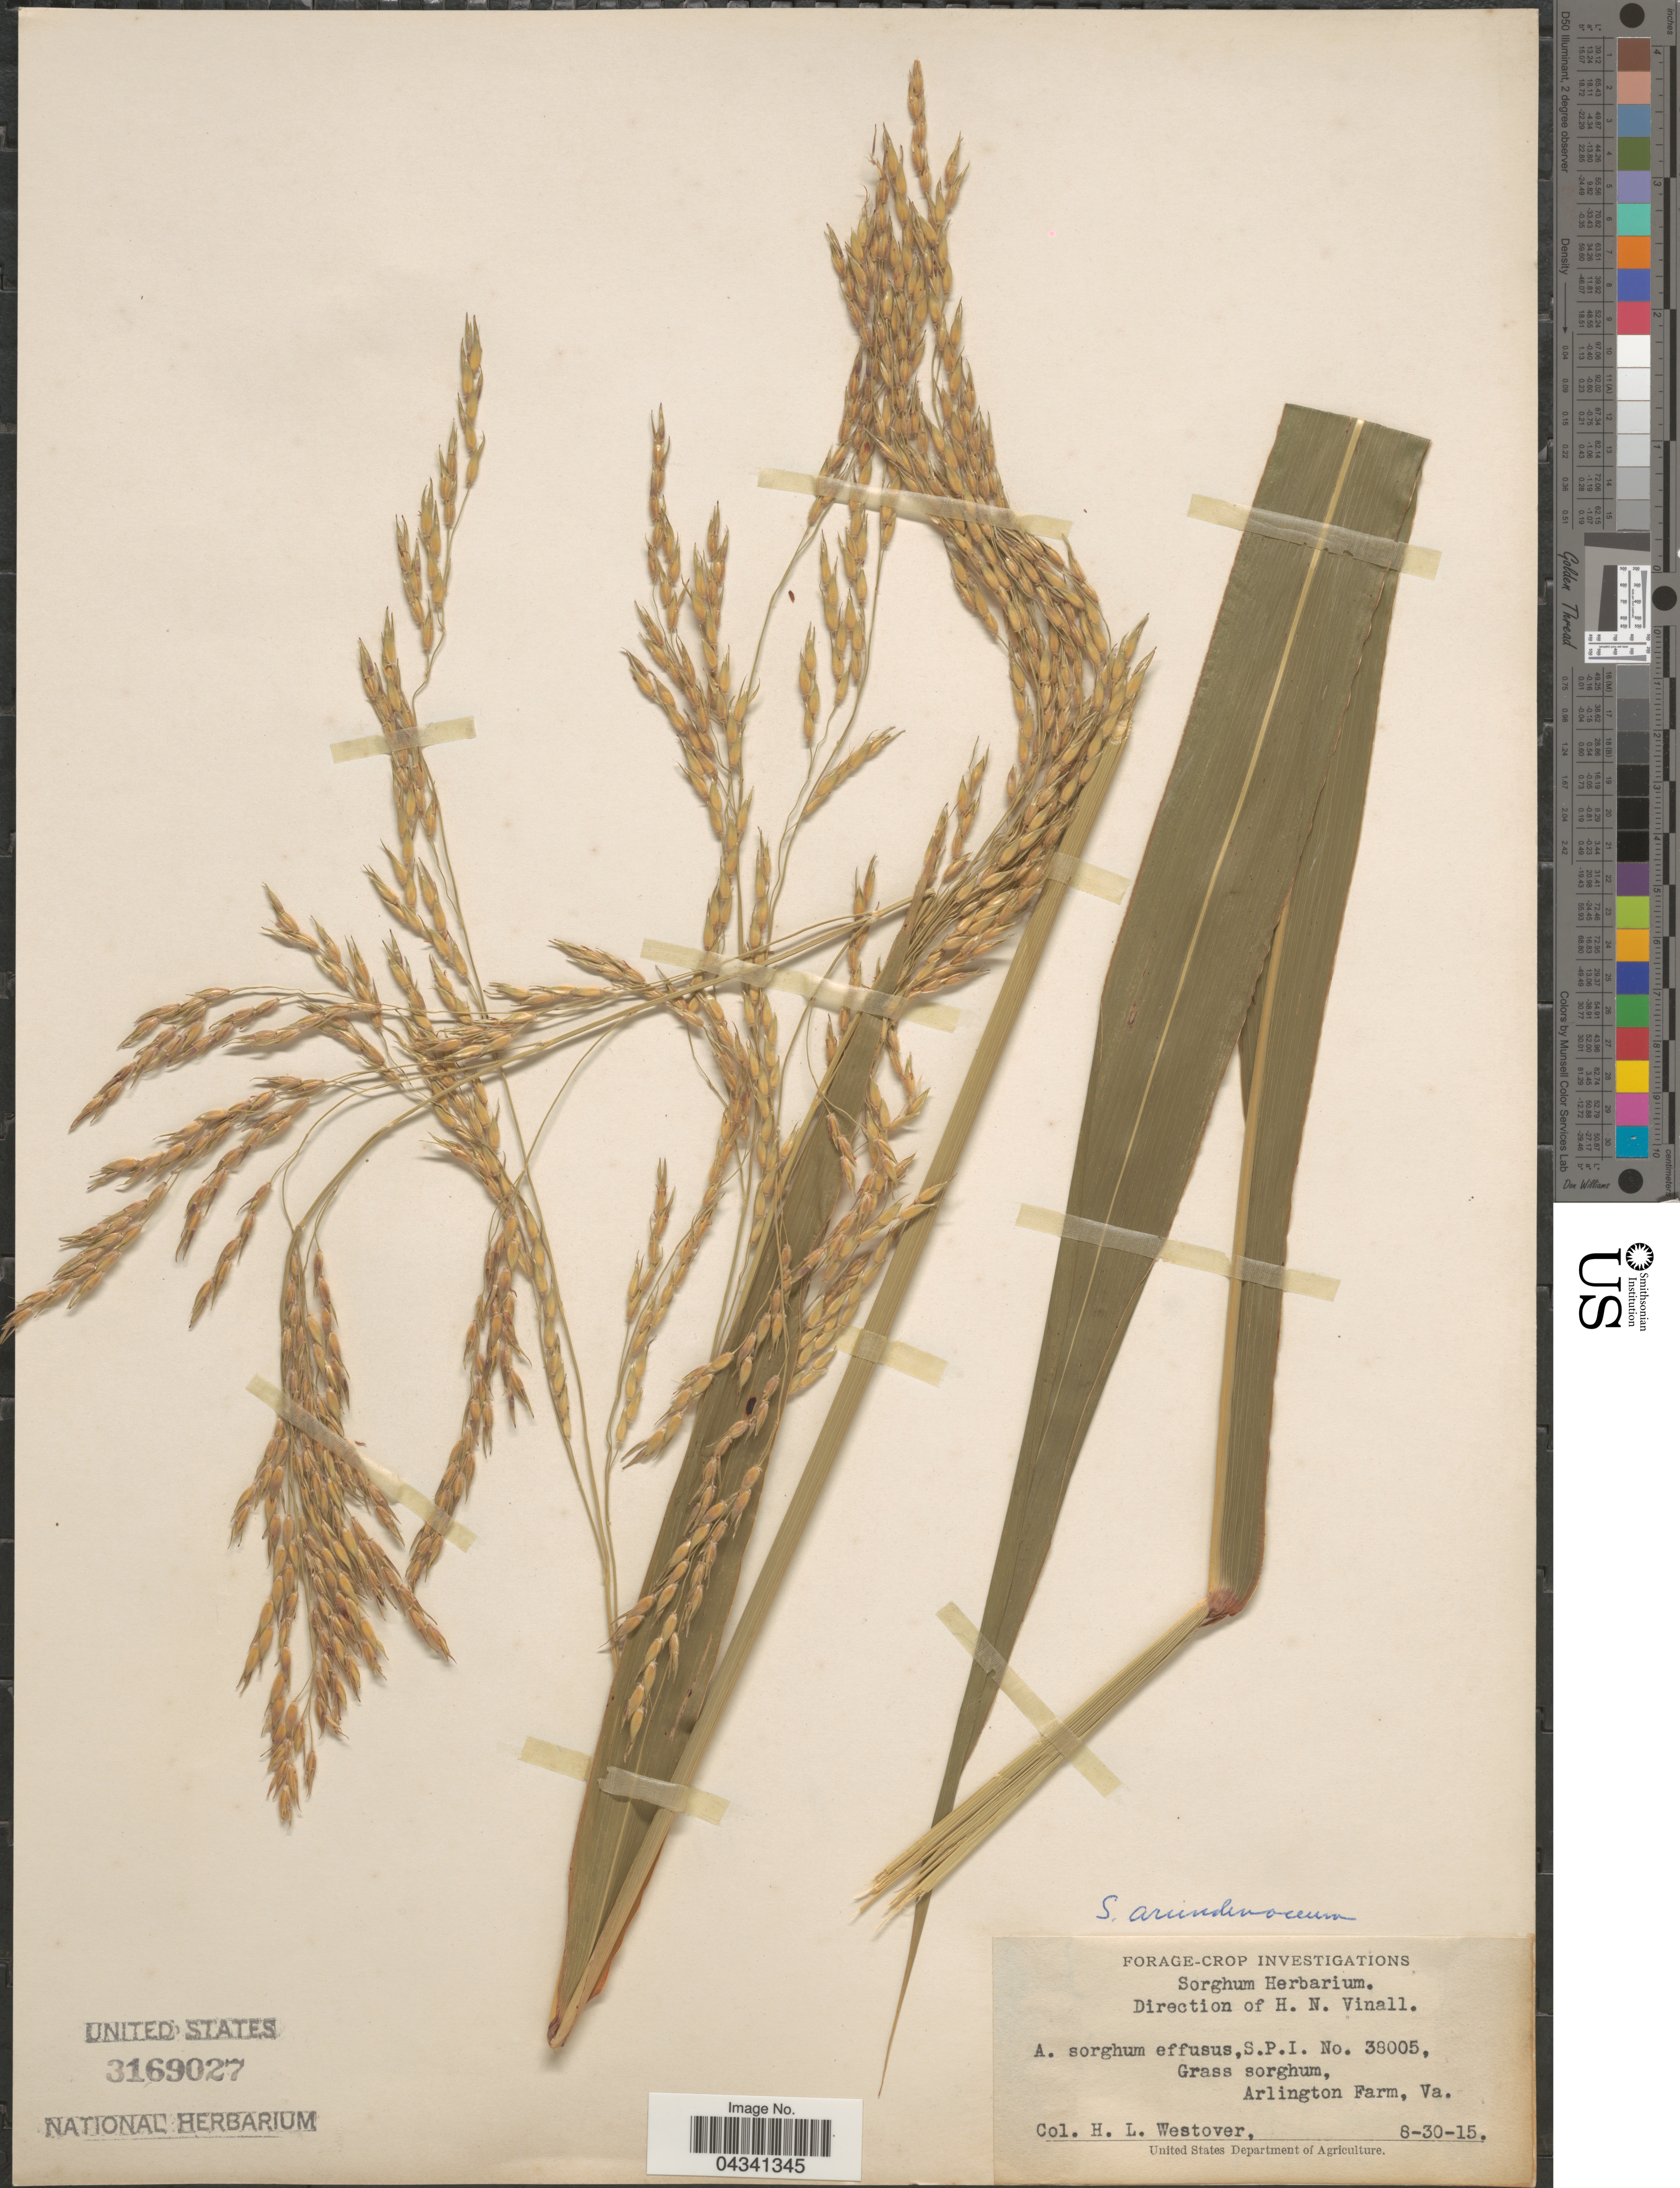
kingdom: Plantae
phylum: Tracheophyta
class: Liliopsida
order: Poales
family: Poaceae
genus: Sorghum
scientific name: Sorghum arundinaceum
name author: (Desv.) Stapf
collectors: H. Westover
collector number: S.P.I. 38005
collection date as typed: Transcribed d/m/y: 30/8/15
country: United States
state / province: Virginia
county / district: Arlington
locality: Arlington Farm.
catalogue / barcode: US 3169027